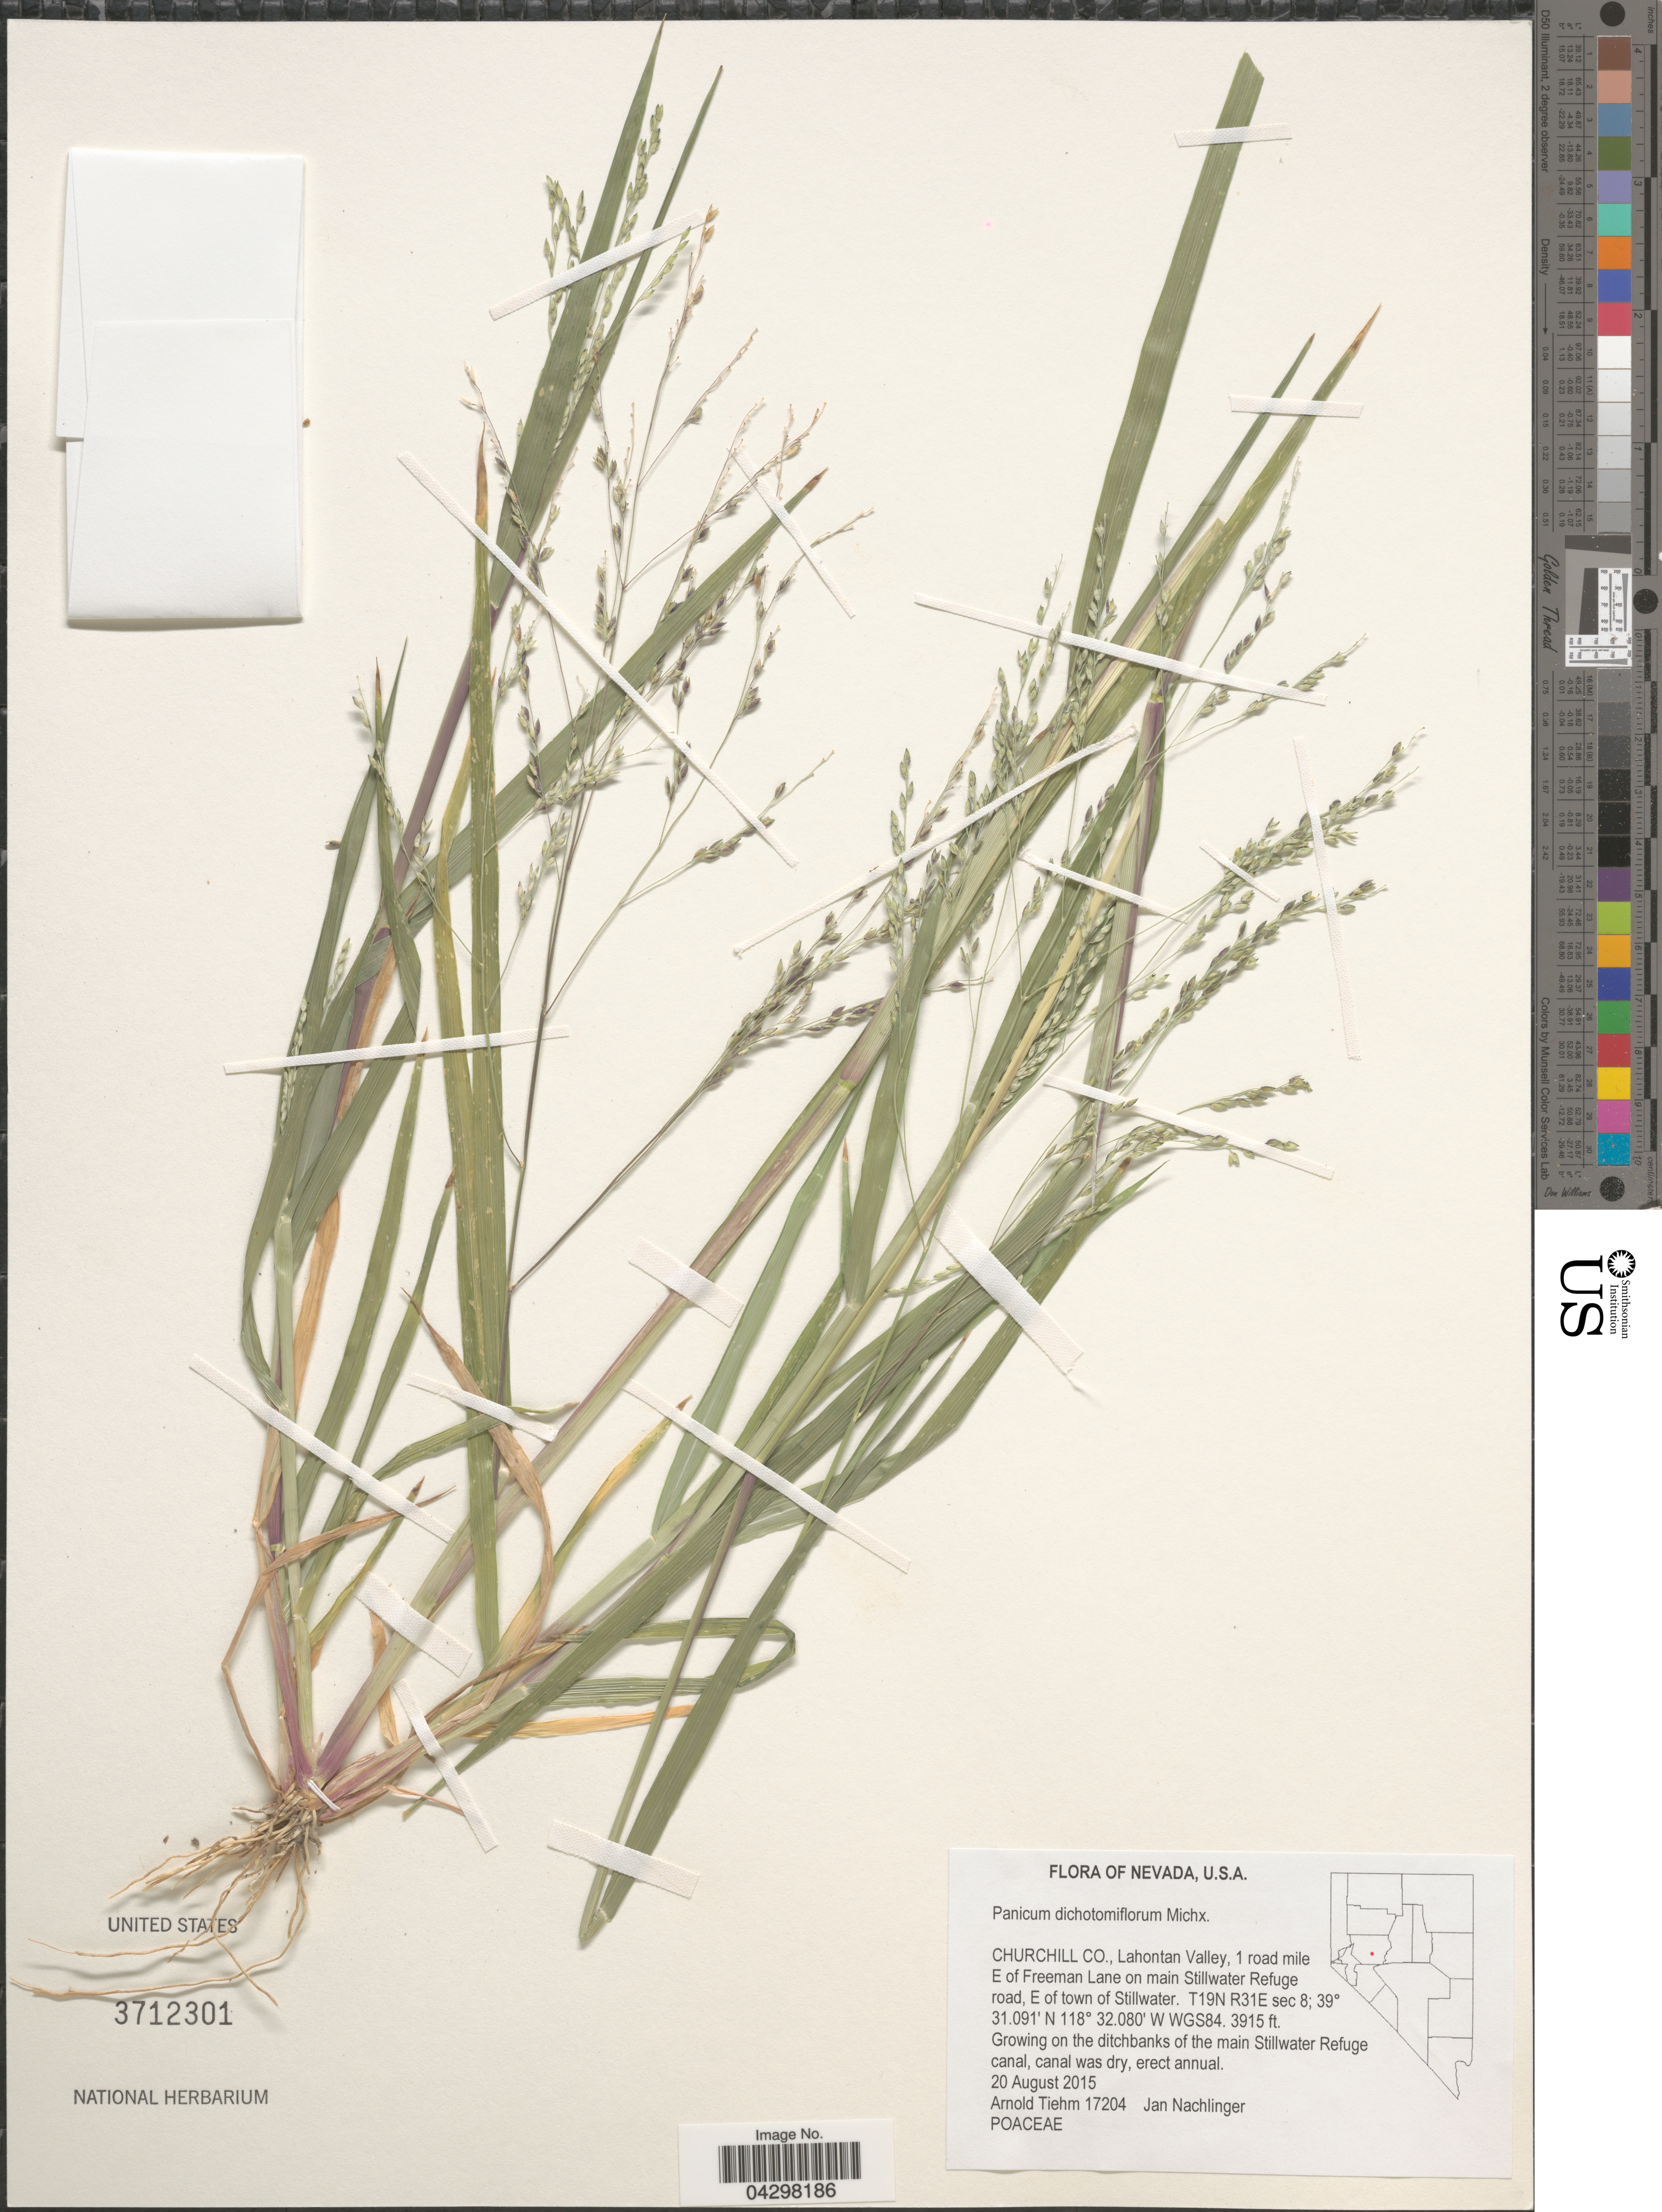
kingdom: Plantae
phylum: Tracheophyta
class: Liliopsida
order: Poales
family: Poaceae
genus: Panicum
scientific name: Panicum dichotomiflorum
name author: Michx.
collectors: A. Tiehm & J. Nachlinger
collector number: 17204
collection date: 2015-08-20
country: United States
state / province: Nevada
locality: Churchill CO., Lahontan Valley, 1 road mile E of Freeman Lane on main Stillwater Refuge road, E of town of Stillwater. T19N R31E sec 8. On the ditchbanks of the main Stillwater Refuge canal, canal was dry. WGS84.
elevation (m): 1193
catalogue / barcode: US 3712301